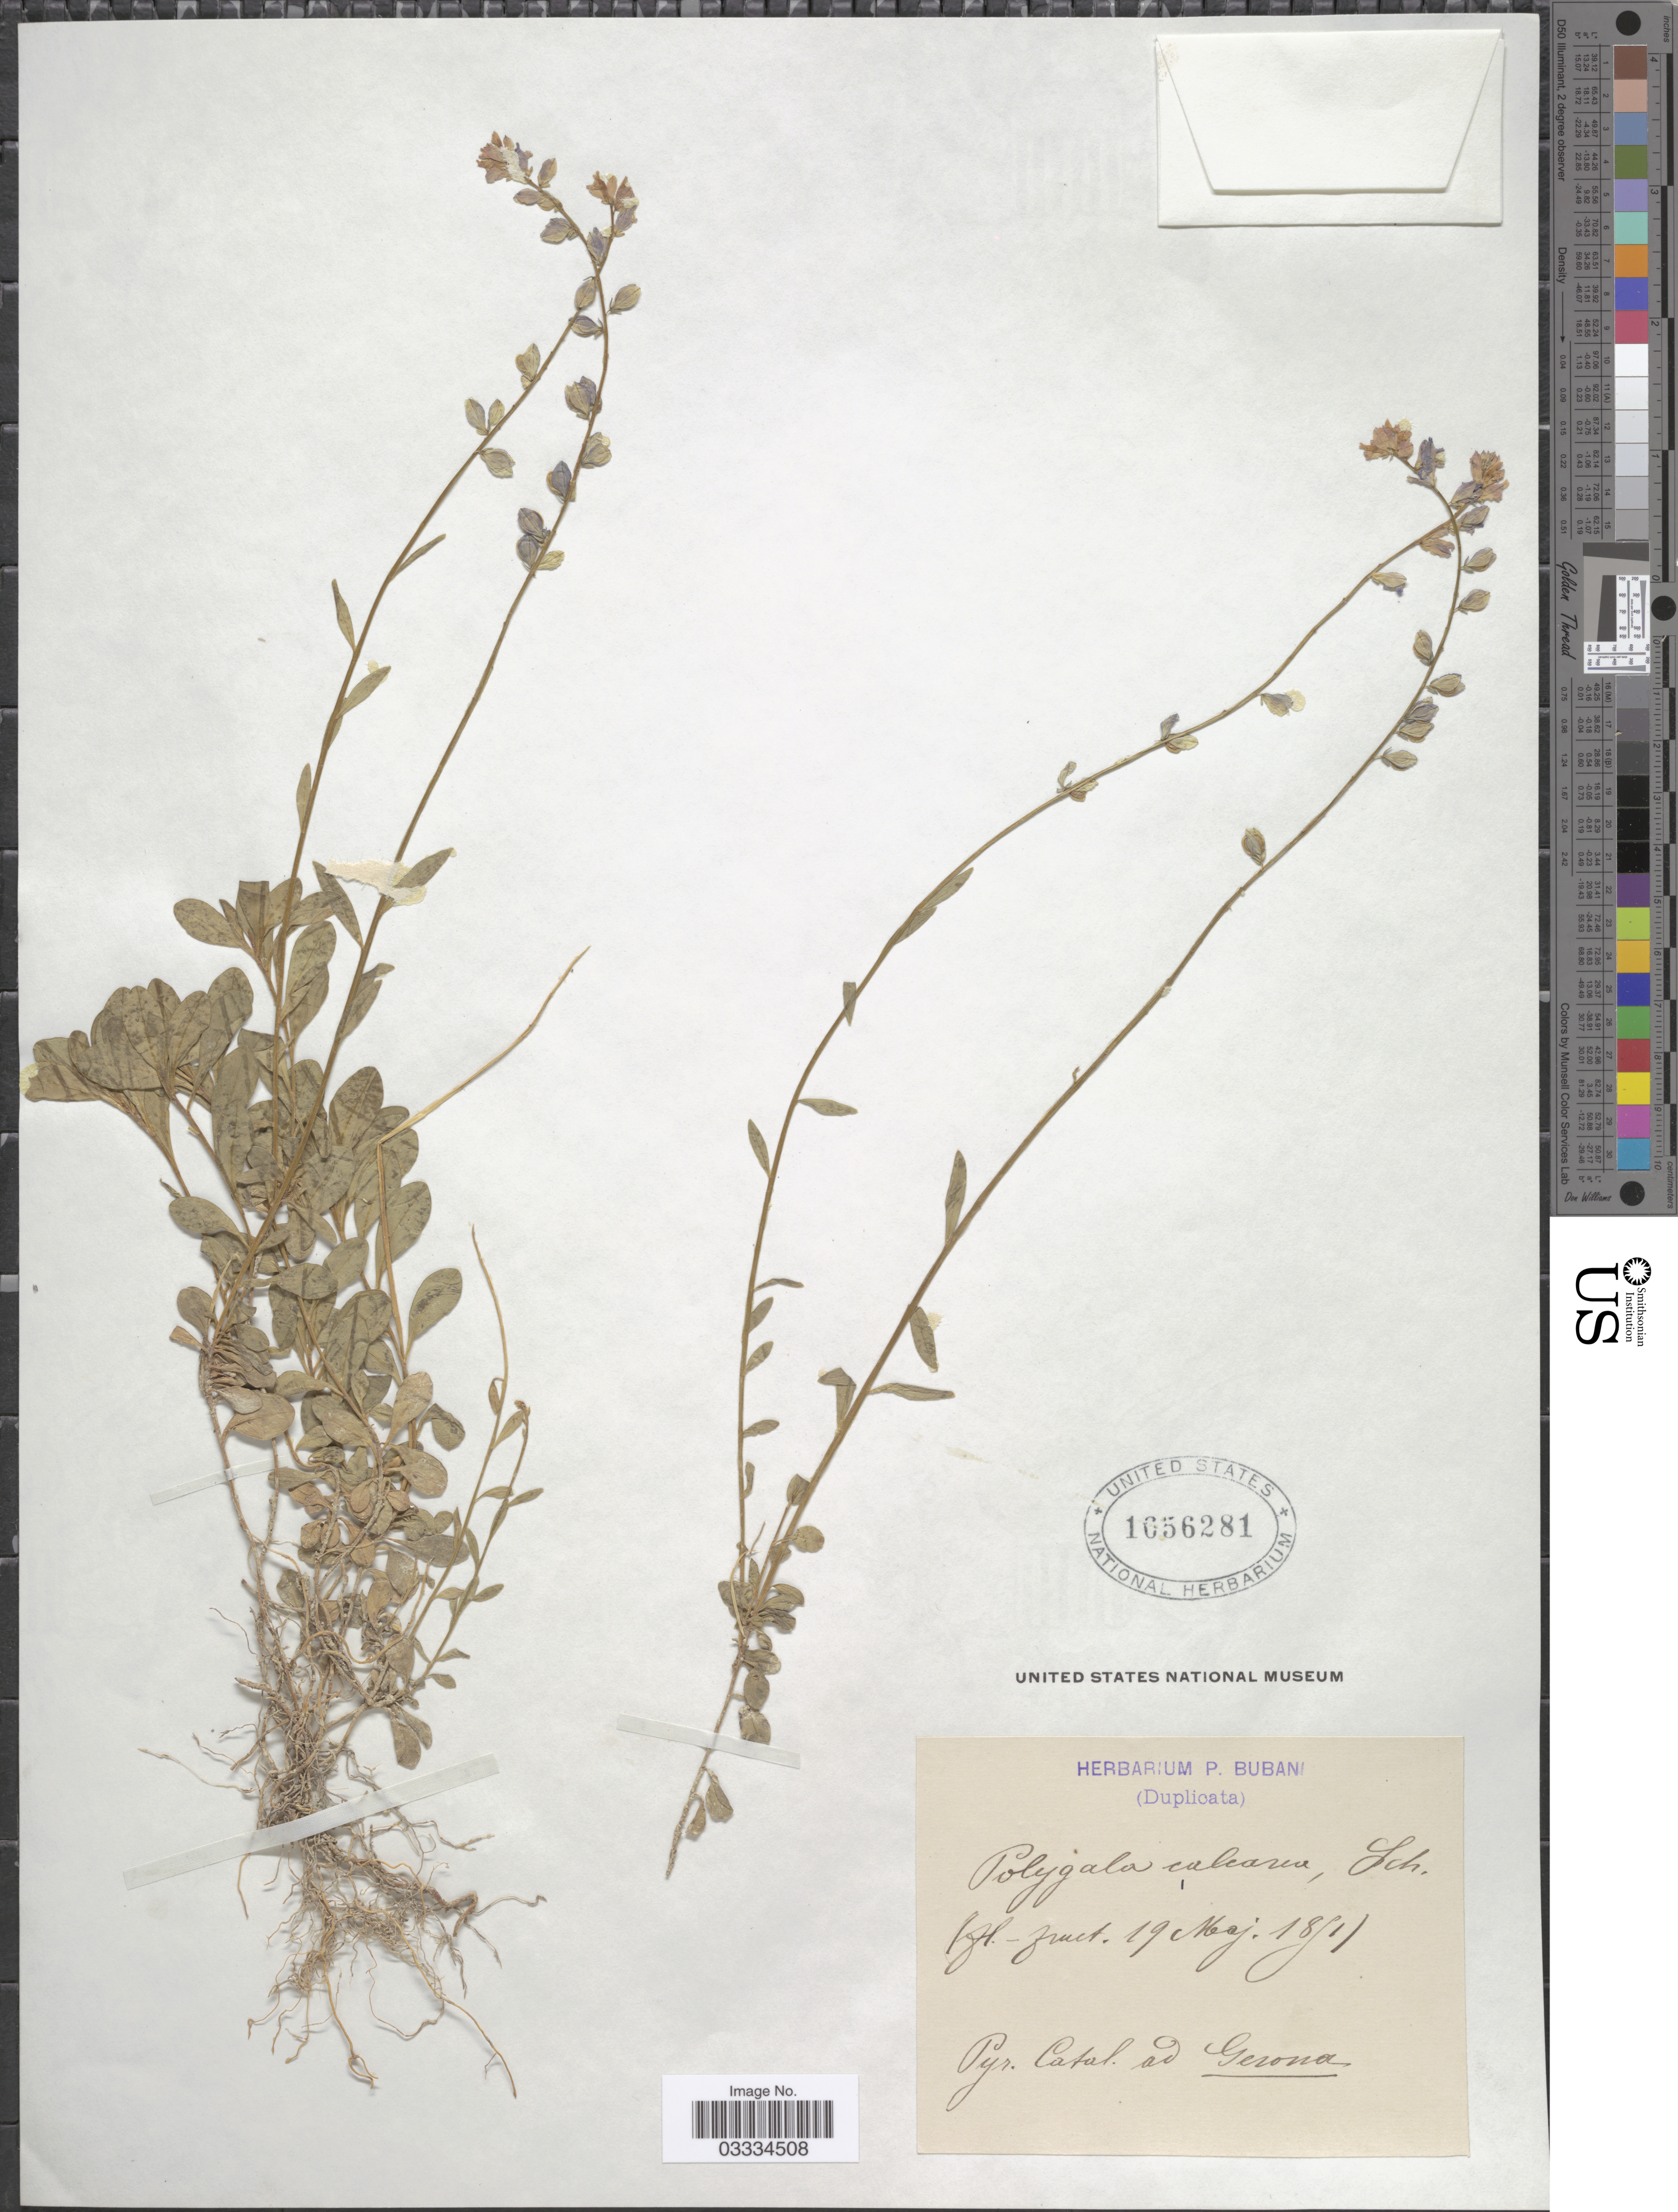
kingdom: Plantae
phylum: Tracheophyta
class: Magnoliopsida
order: Fabales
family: Polygalaceae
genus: Polygala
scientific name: Polygala calcarea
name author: F.W. Schultz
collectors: ex herb. P. Bubani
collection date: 1891-05-19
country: Spain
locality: Pyr. Catal. ad Gerona.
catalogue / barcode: US 1656281